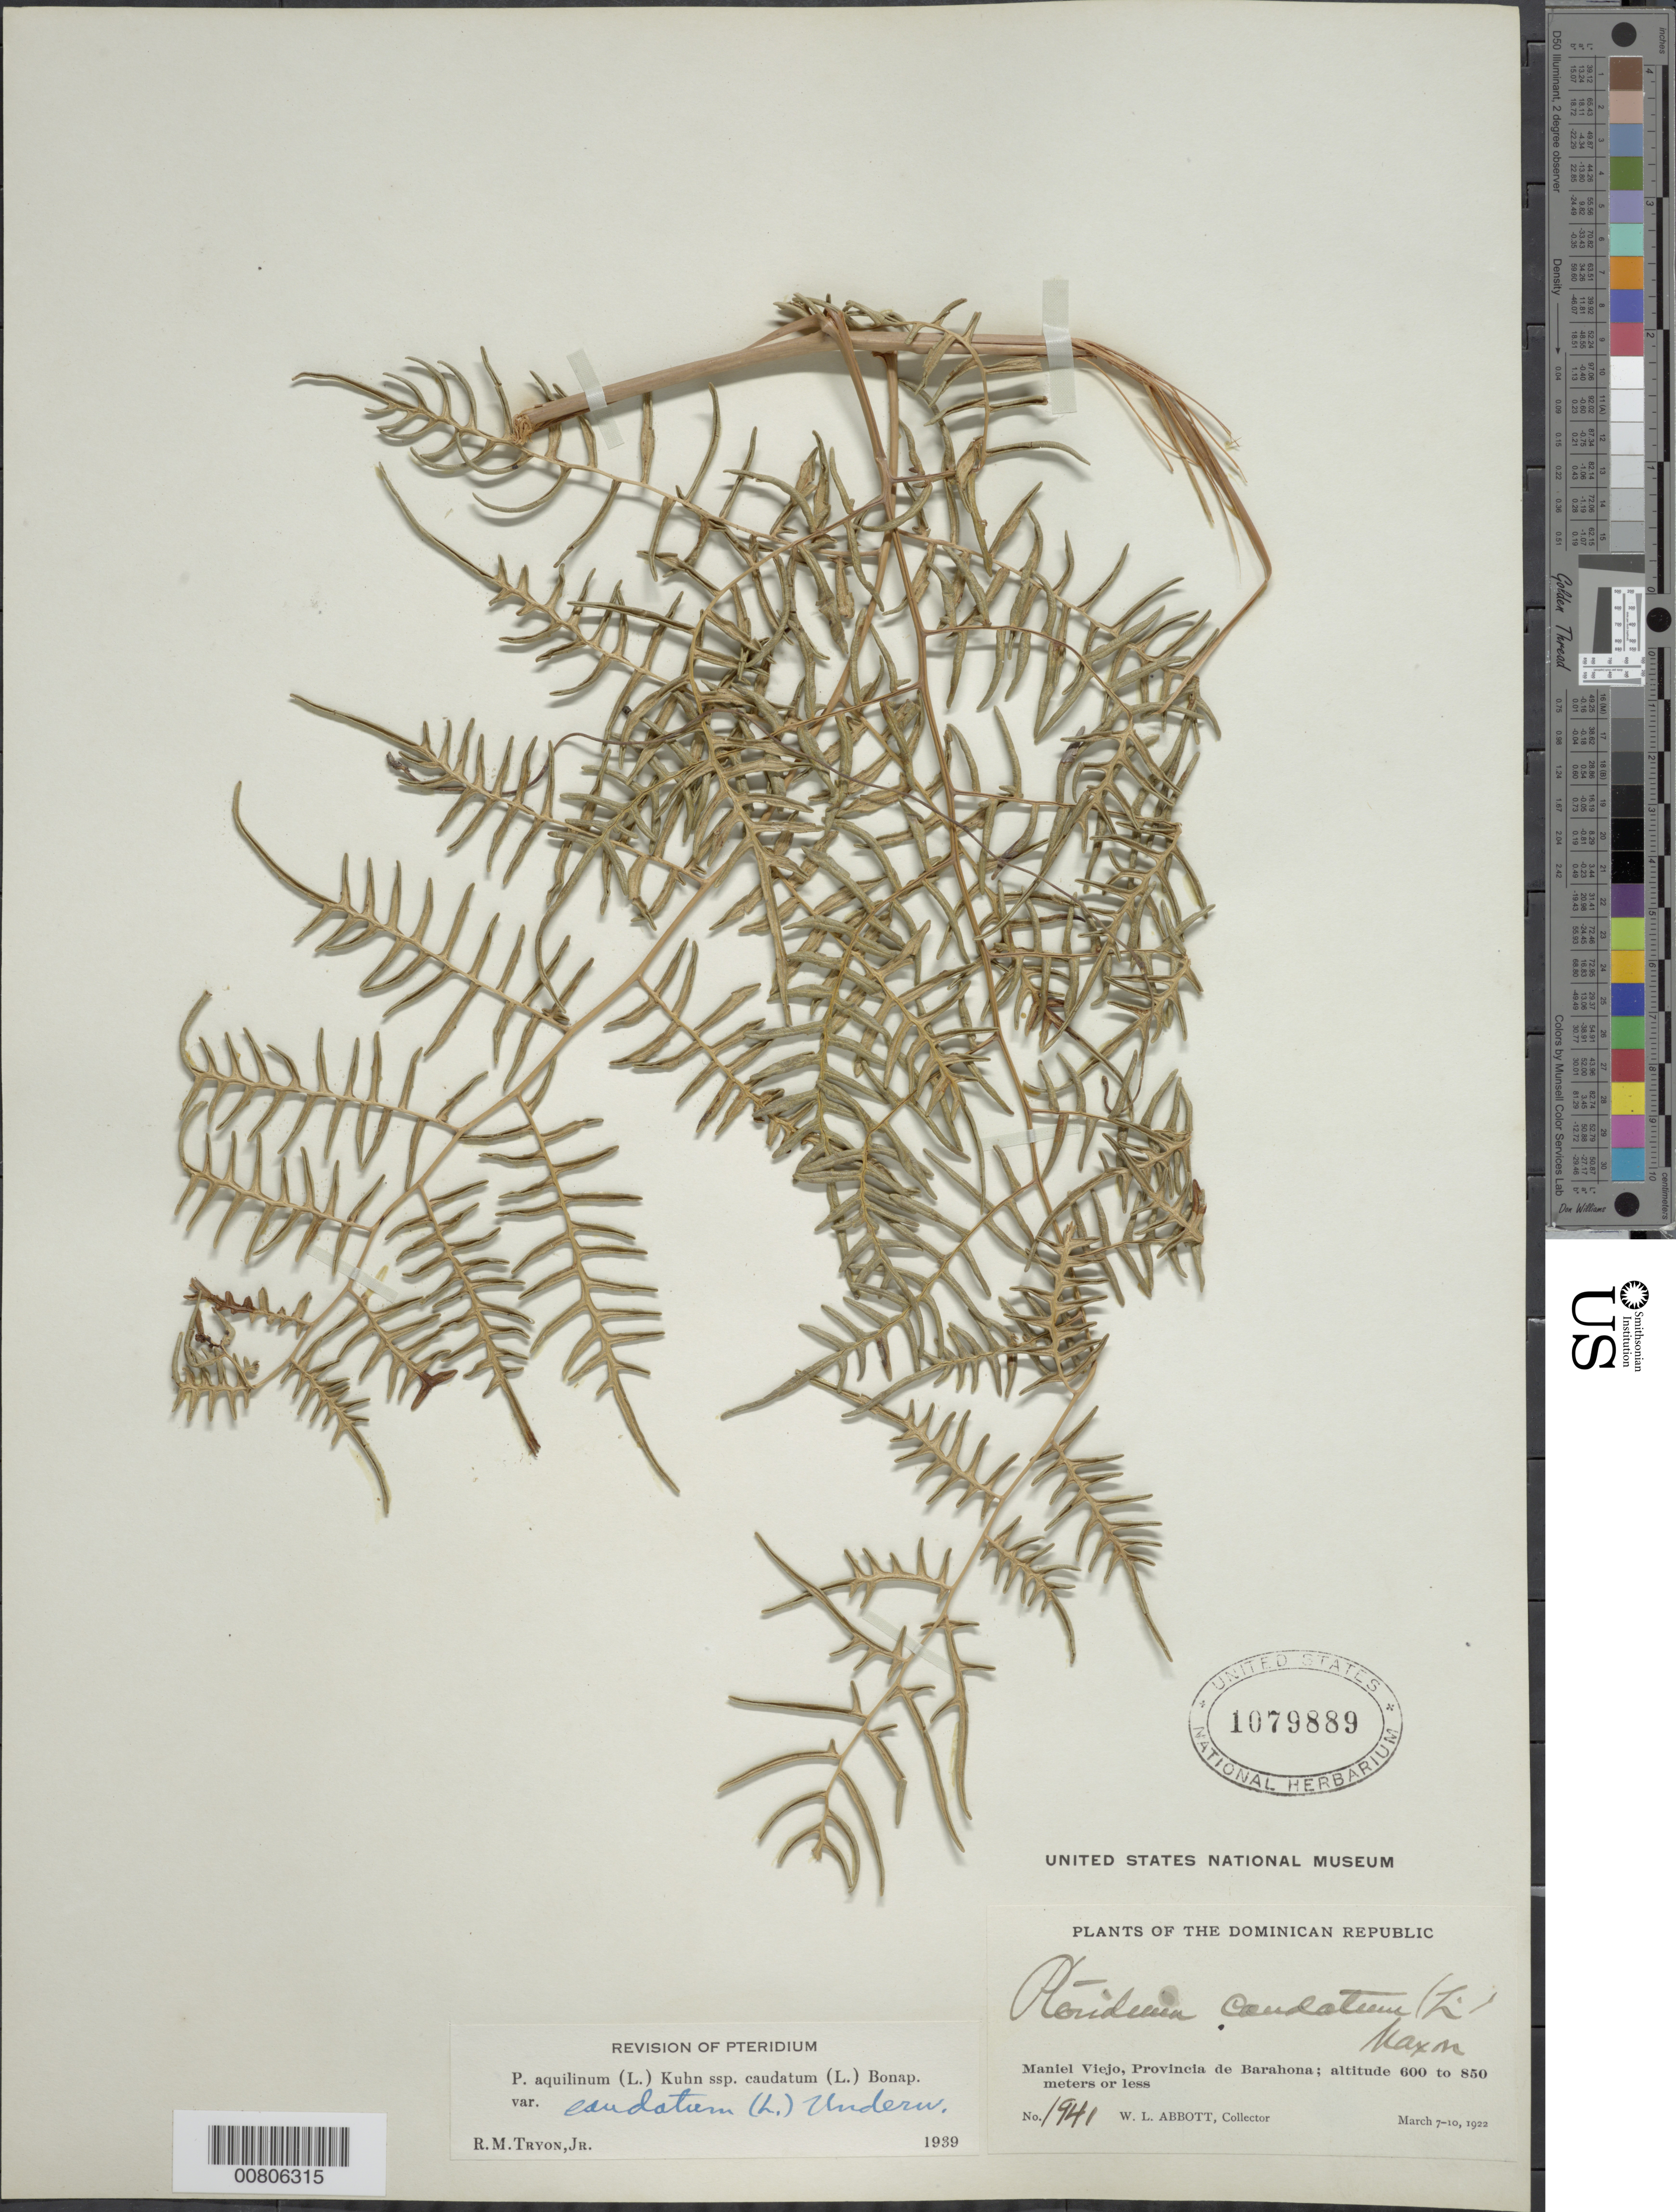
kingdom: Plantae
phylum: Tracheophyta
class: Polypodiopsida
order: Polypodiales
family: Dennstaedtiaceae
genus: Pteridium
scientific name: Pteridium caudatum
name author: (L.) Maxon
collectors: W. L. Abbott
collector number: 1941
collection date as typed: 07 Mar 1922 to 10 Mar 1922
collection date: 1922-03-07/1922-03-10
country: Dominican Republic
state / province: Barahona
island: Hispaniola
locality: Maniel Viejo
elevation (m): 600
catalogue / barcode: US 1079889